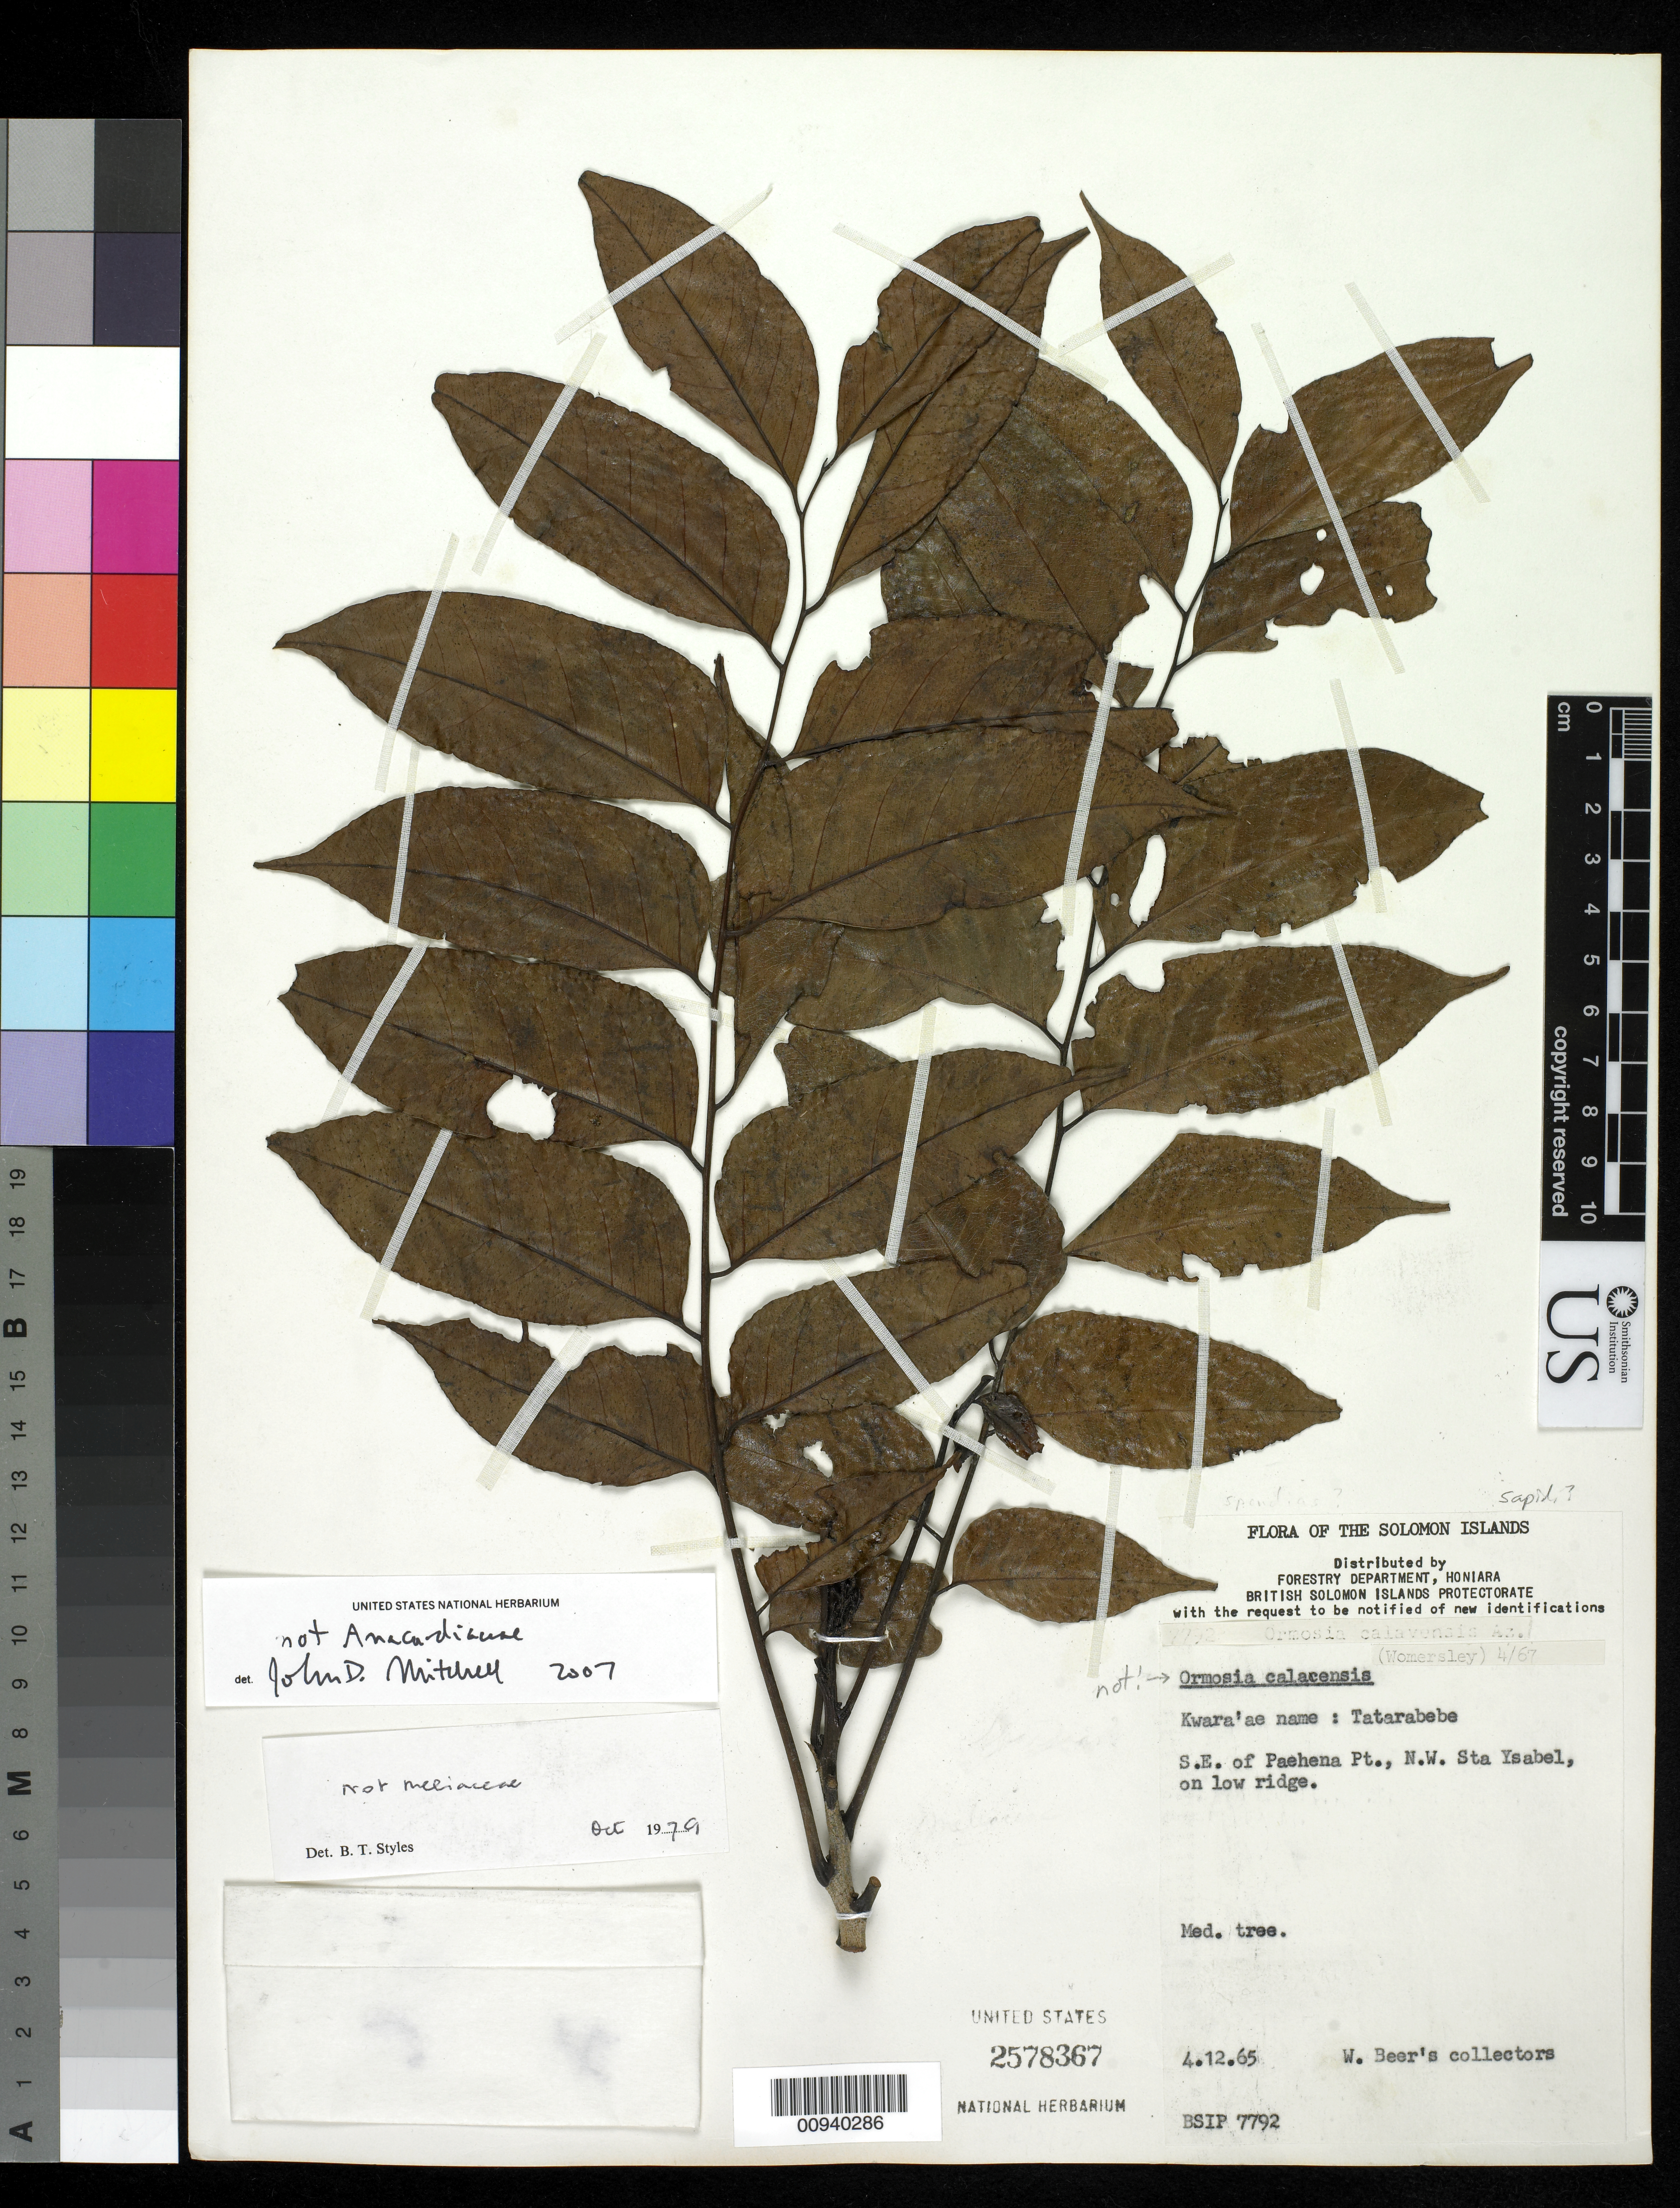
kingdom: Plantae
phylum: Tracheophyta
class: Magnoliopsida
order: Sapindales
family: Sapindaceae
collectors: W. Beer's Collectors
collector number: BSIP 7792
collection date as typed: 04 Dec 1965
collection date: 1965-12-04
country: Solomon Islands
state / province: Isabel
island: Santa Isabel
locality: SE of Paehena Pt., N.W. Sta Ysabel, on low ridge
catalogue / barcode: US 2578367